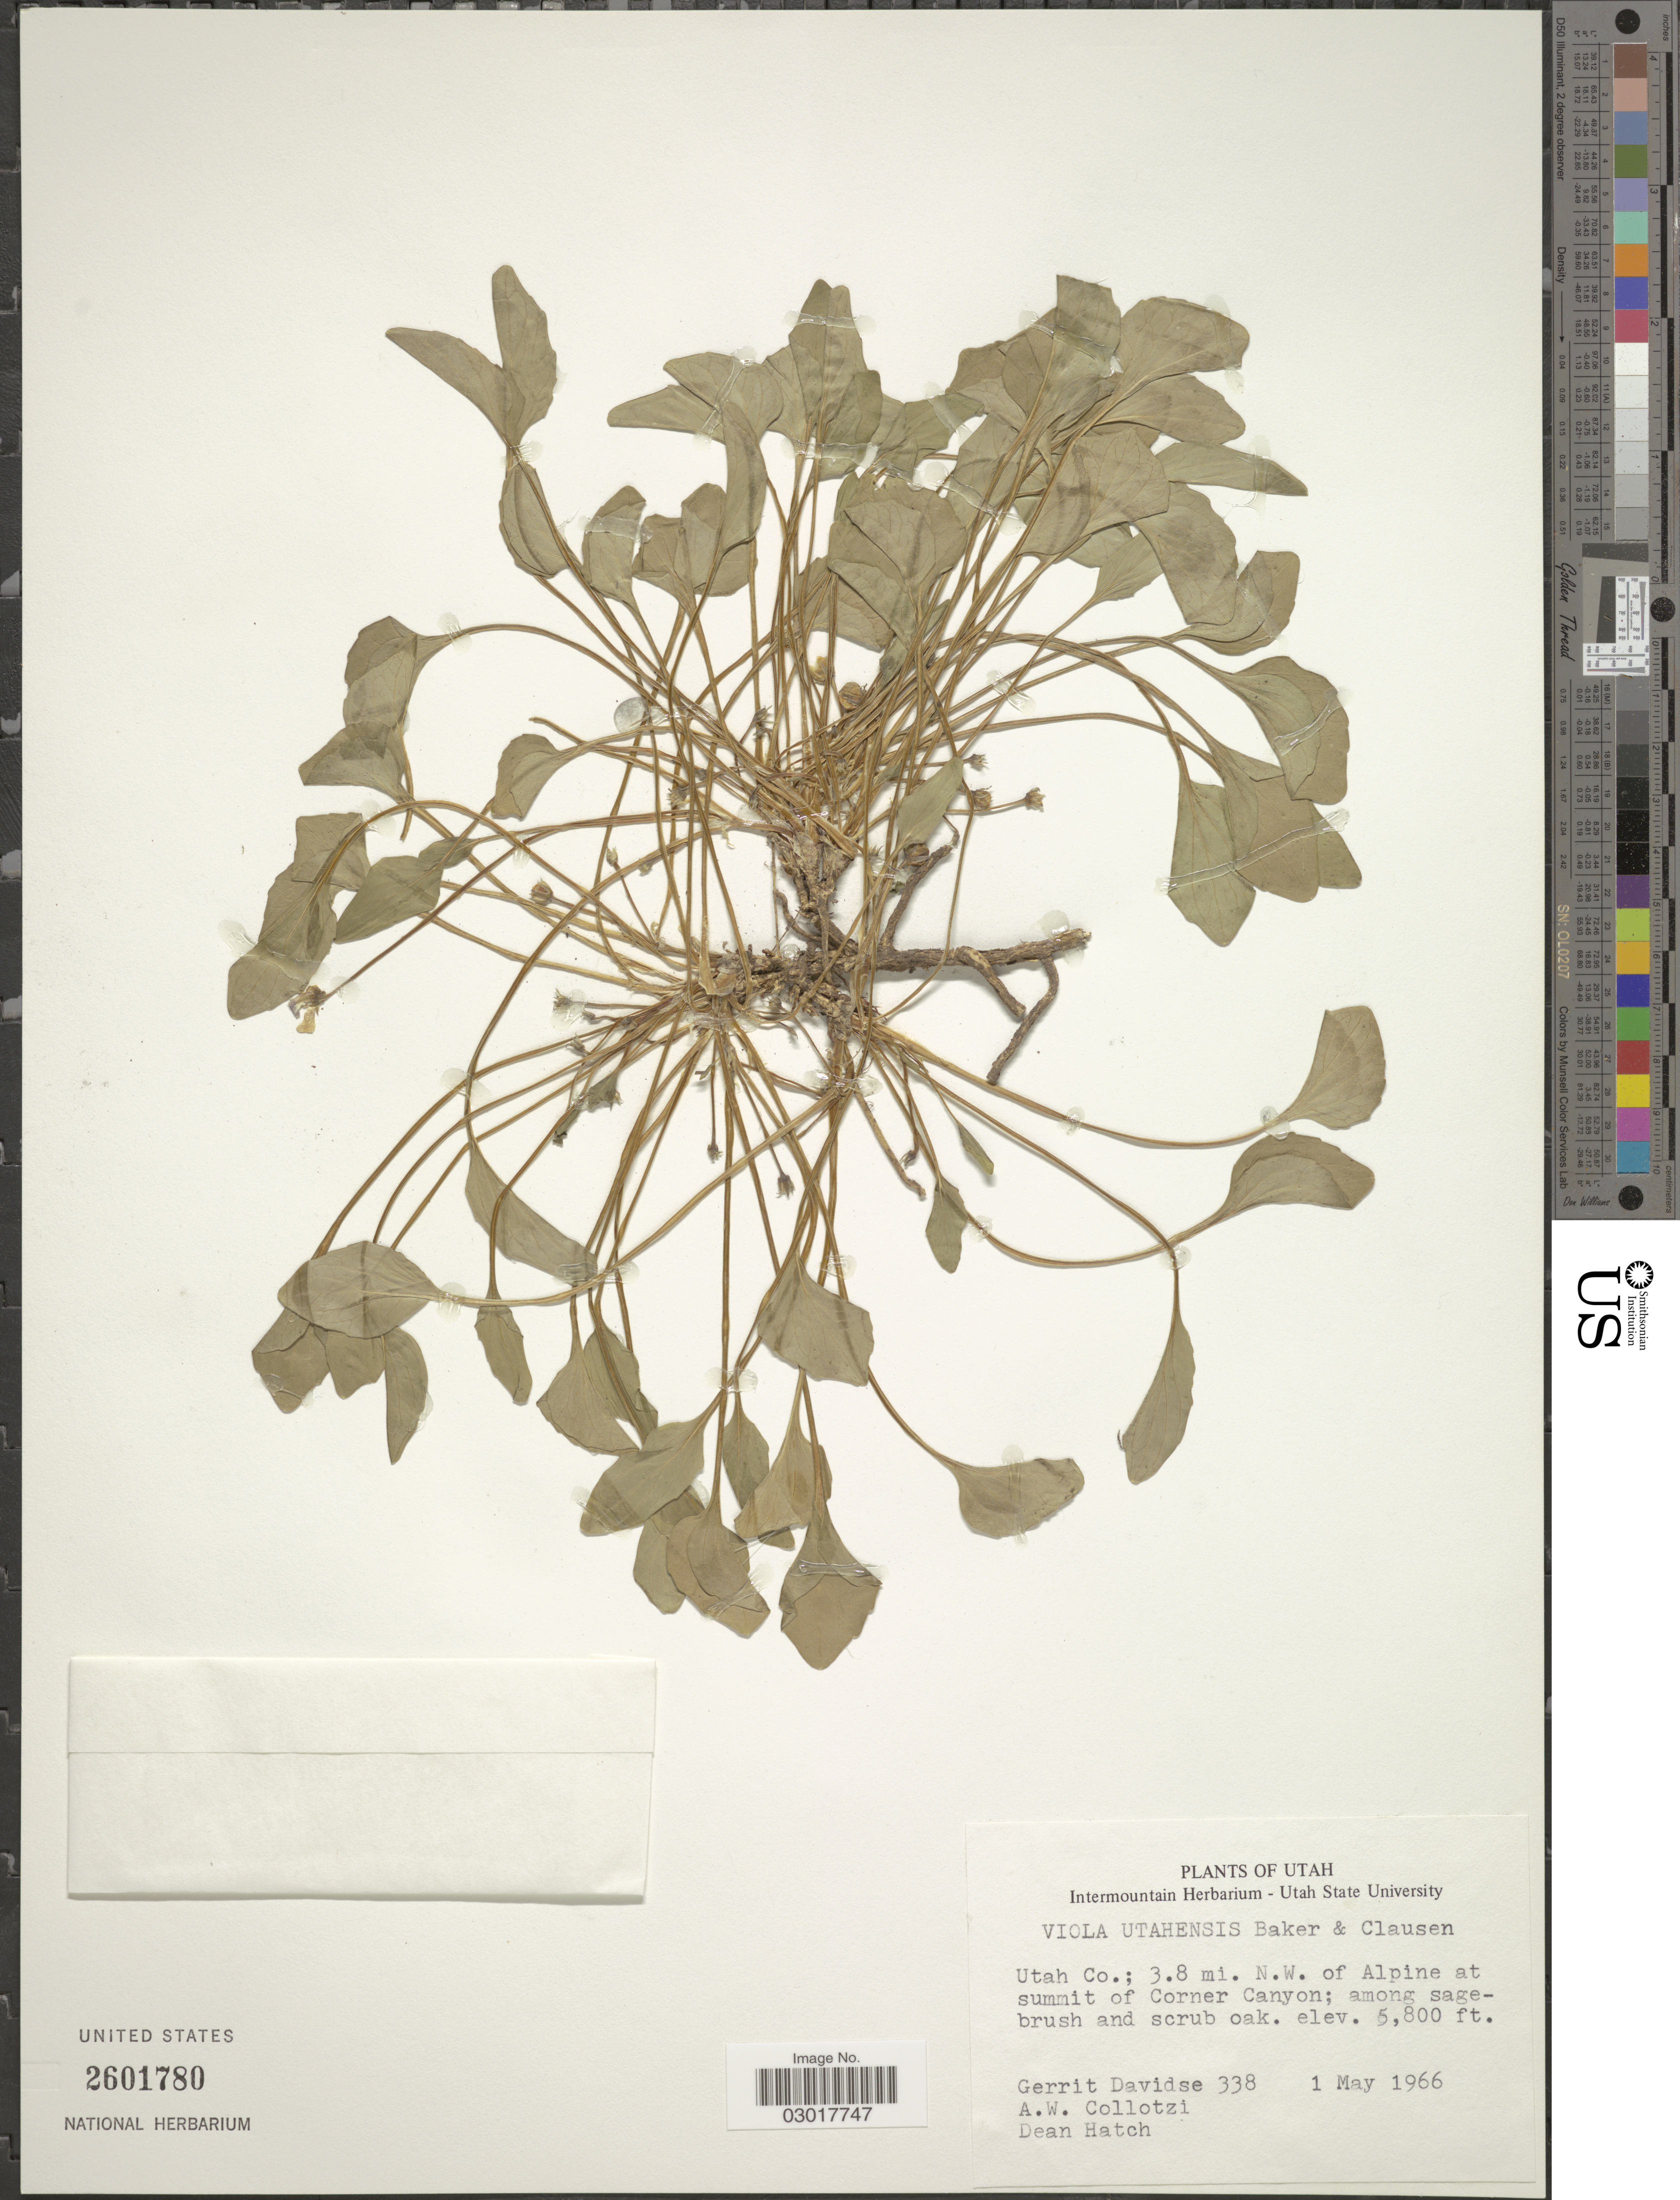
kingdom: Plantae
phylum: Tracheophyta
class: Magnoliopsida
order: Malpighiales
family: Violaceae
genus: Viola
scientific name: Viola utahensis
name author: M.S. Baker & J.C. Clausen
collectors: G. Davidse, A. W. Collotzi & D. Hatch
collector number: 338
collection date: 1966-05-01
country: United States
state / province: Utah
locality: Utah Co.; 3.8 mi. N.W. of Alpine at summit of Corner Canyon.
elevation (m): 1768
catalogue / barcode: US 2601780